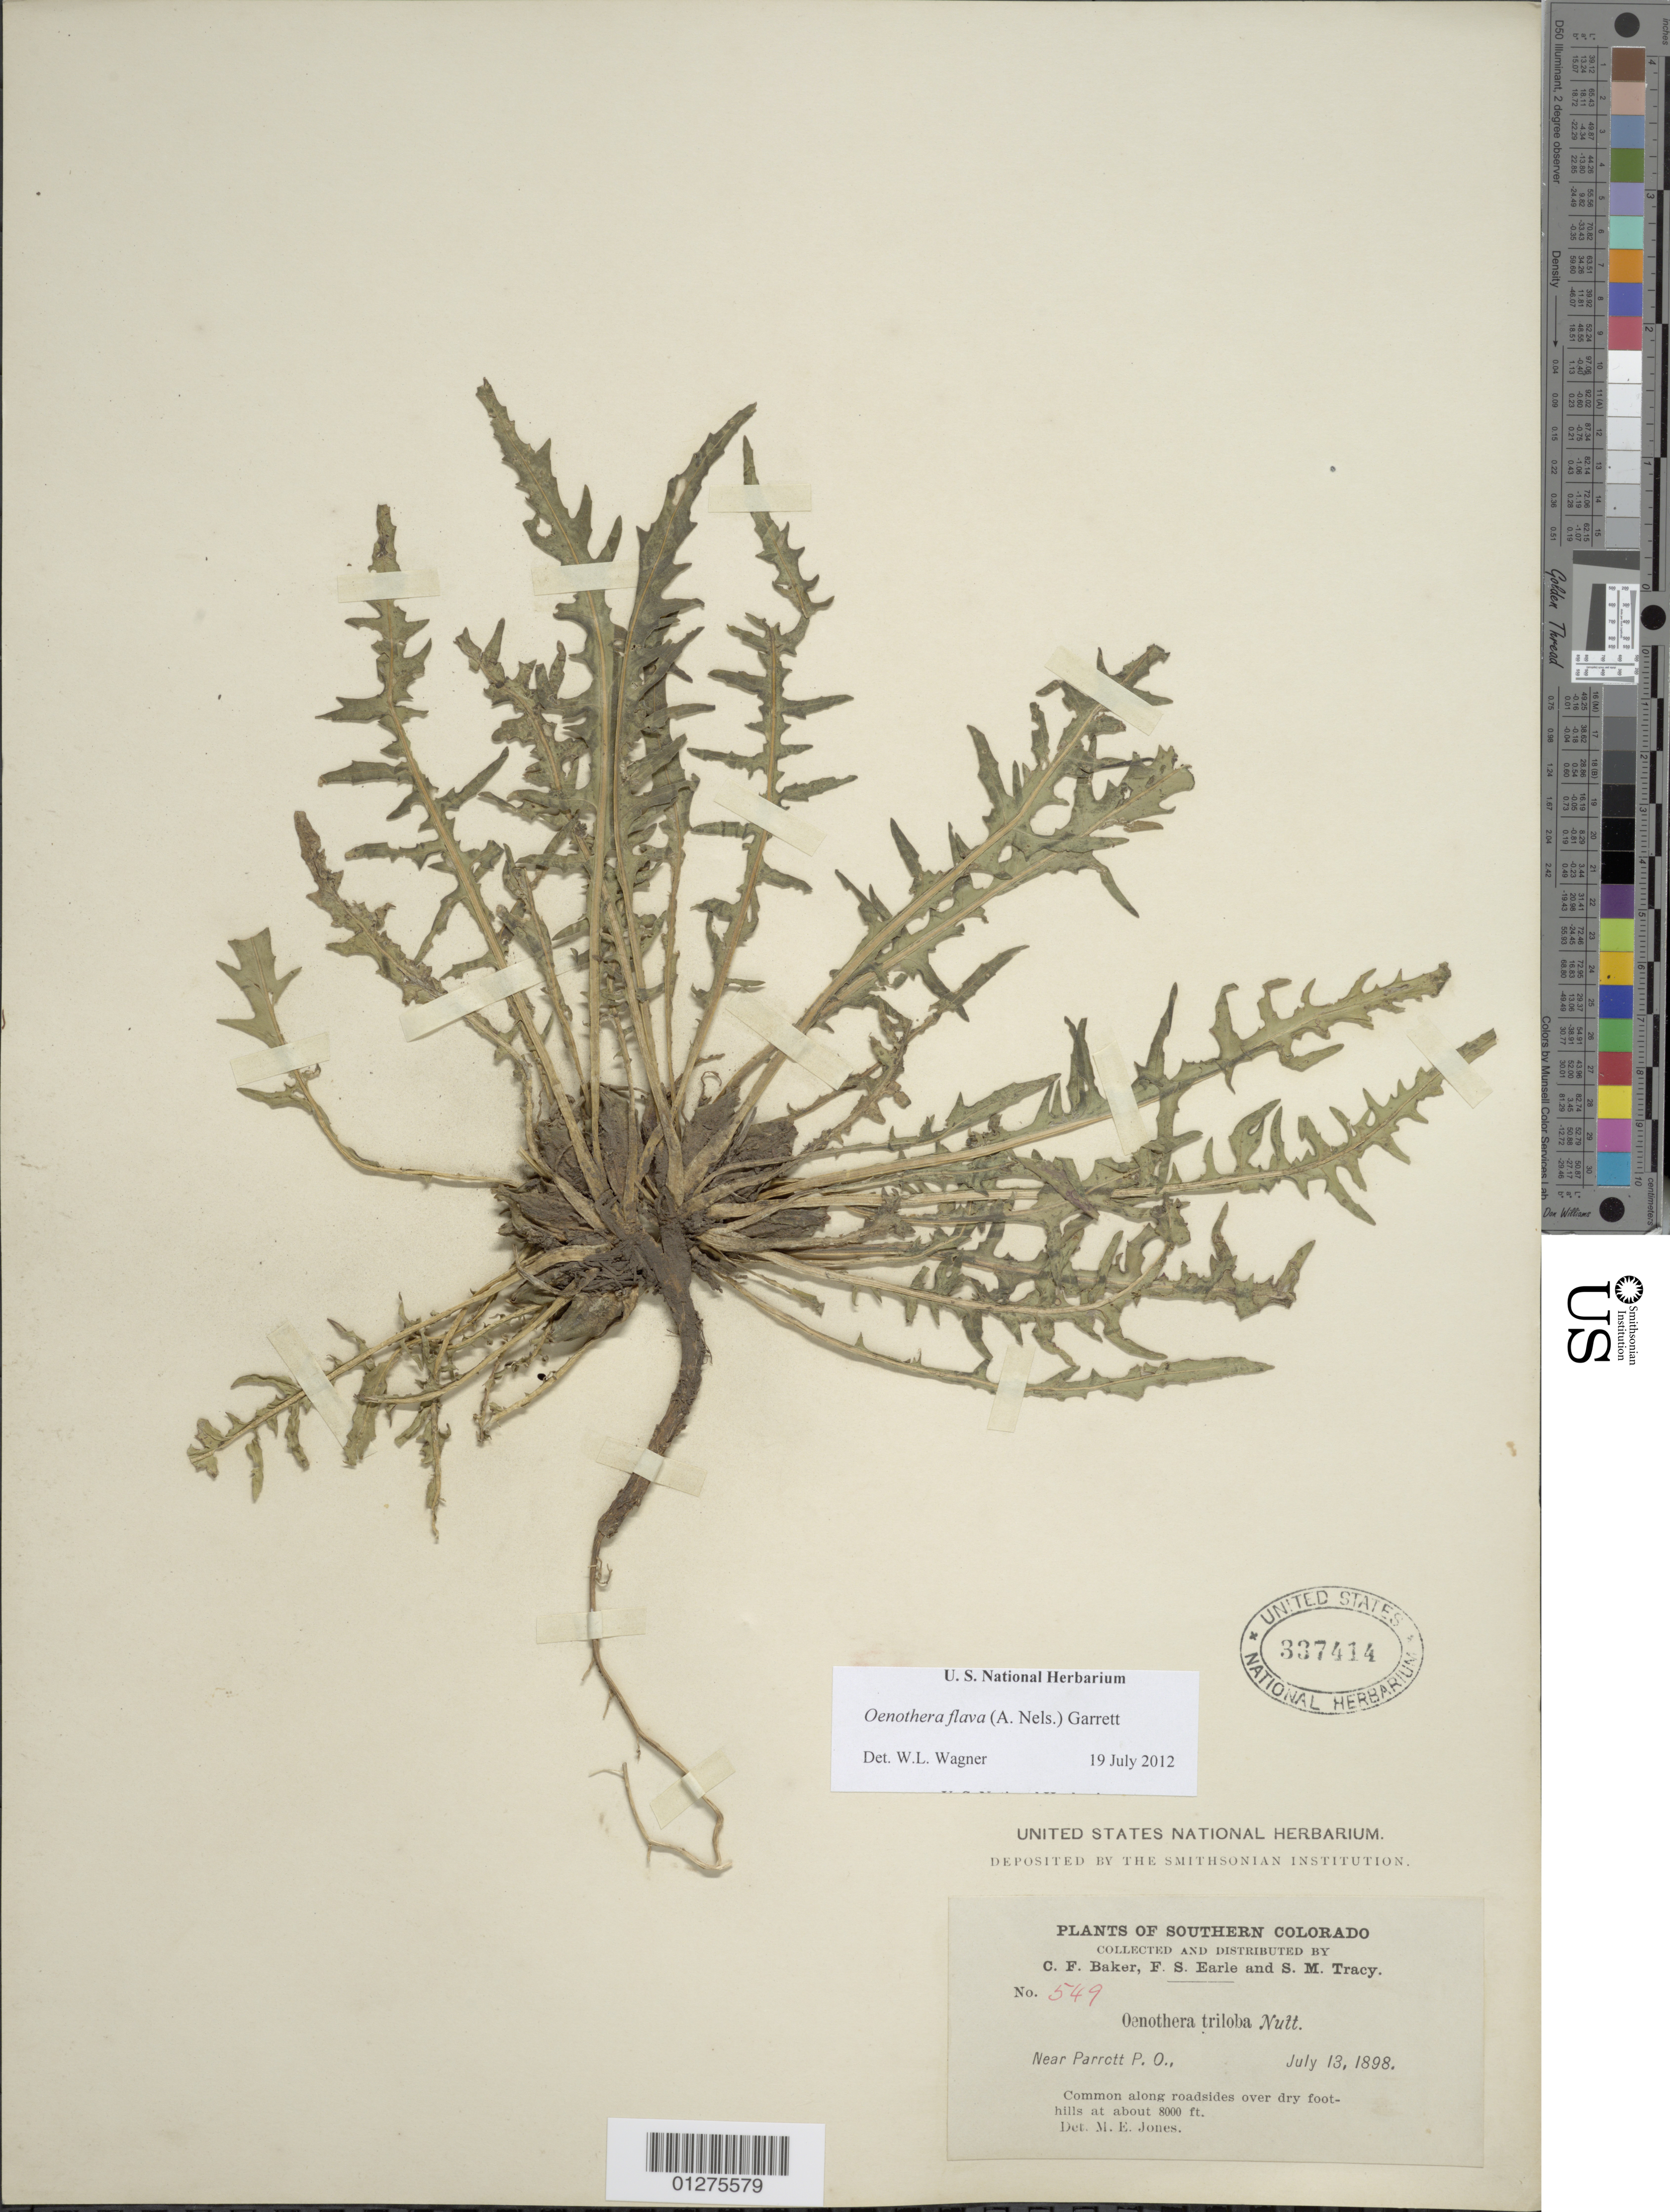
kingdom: Plantae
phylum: Tracheophyta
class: Magnoliopsida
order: Myrtales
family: Onagraceae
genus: Oenothera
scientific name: Oenothera flava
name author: (A. Nelson) Garrett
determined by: Wagner, W. L., (BOT), Smithsonian Institution - National Museum of Natural History (UNITED STATES)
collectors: C. F. Baker, F. S. Earle & S. M. Tracy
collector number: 549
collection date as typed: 13 Jul 1898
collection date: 1898-07-13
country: United States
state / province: Colorado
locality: Near Parrott P.O.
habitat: Along roadsides over dry foot-hills.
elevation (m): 244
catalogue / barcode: US 337414